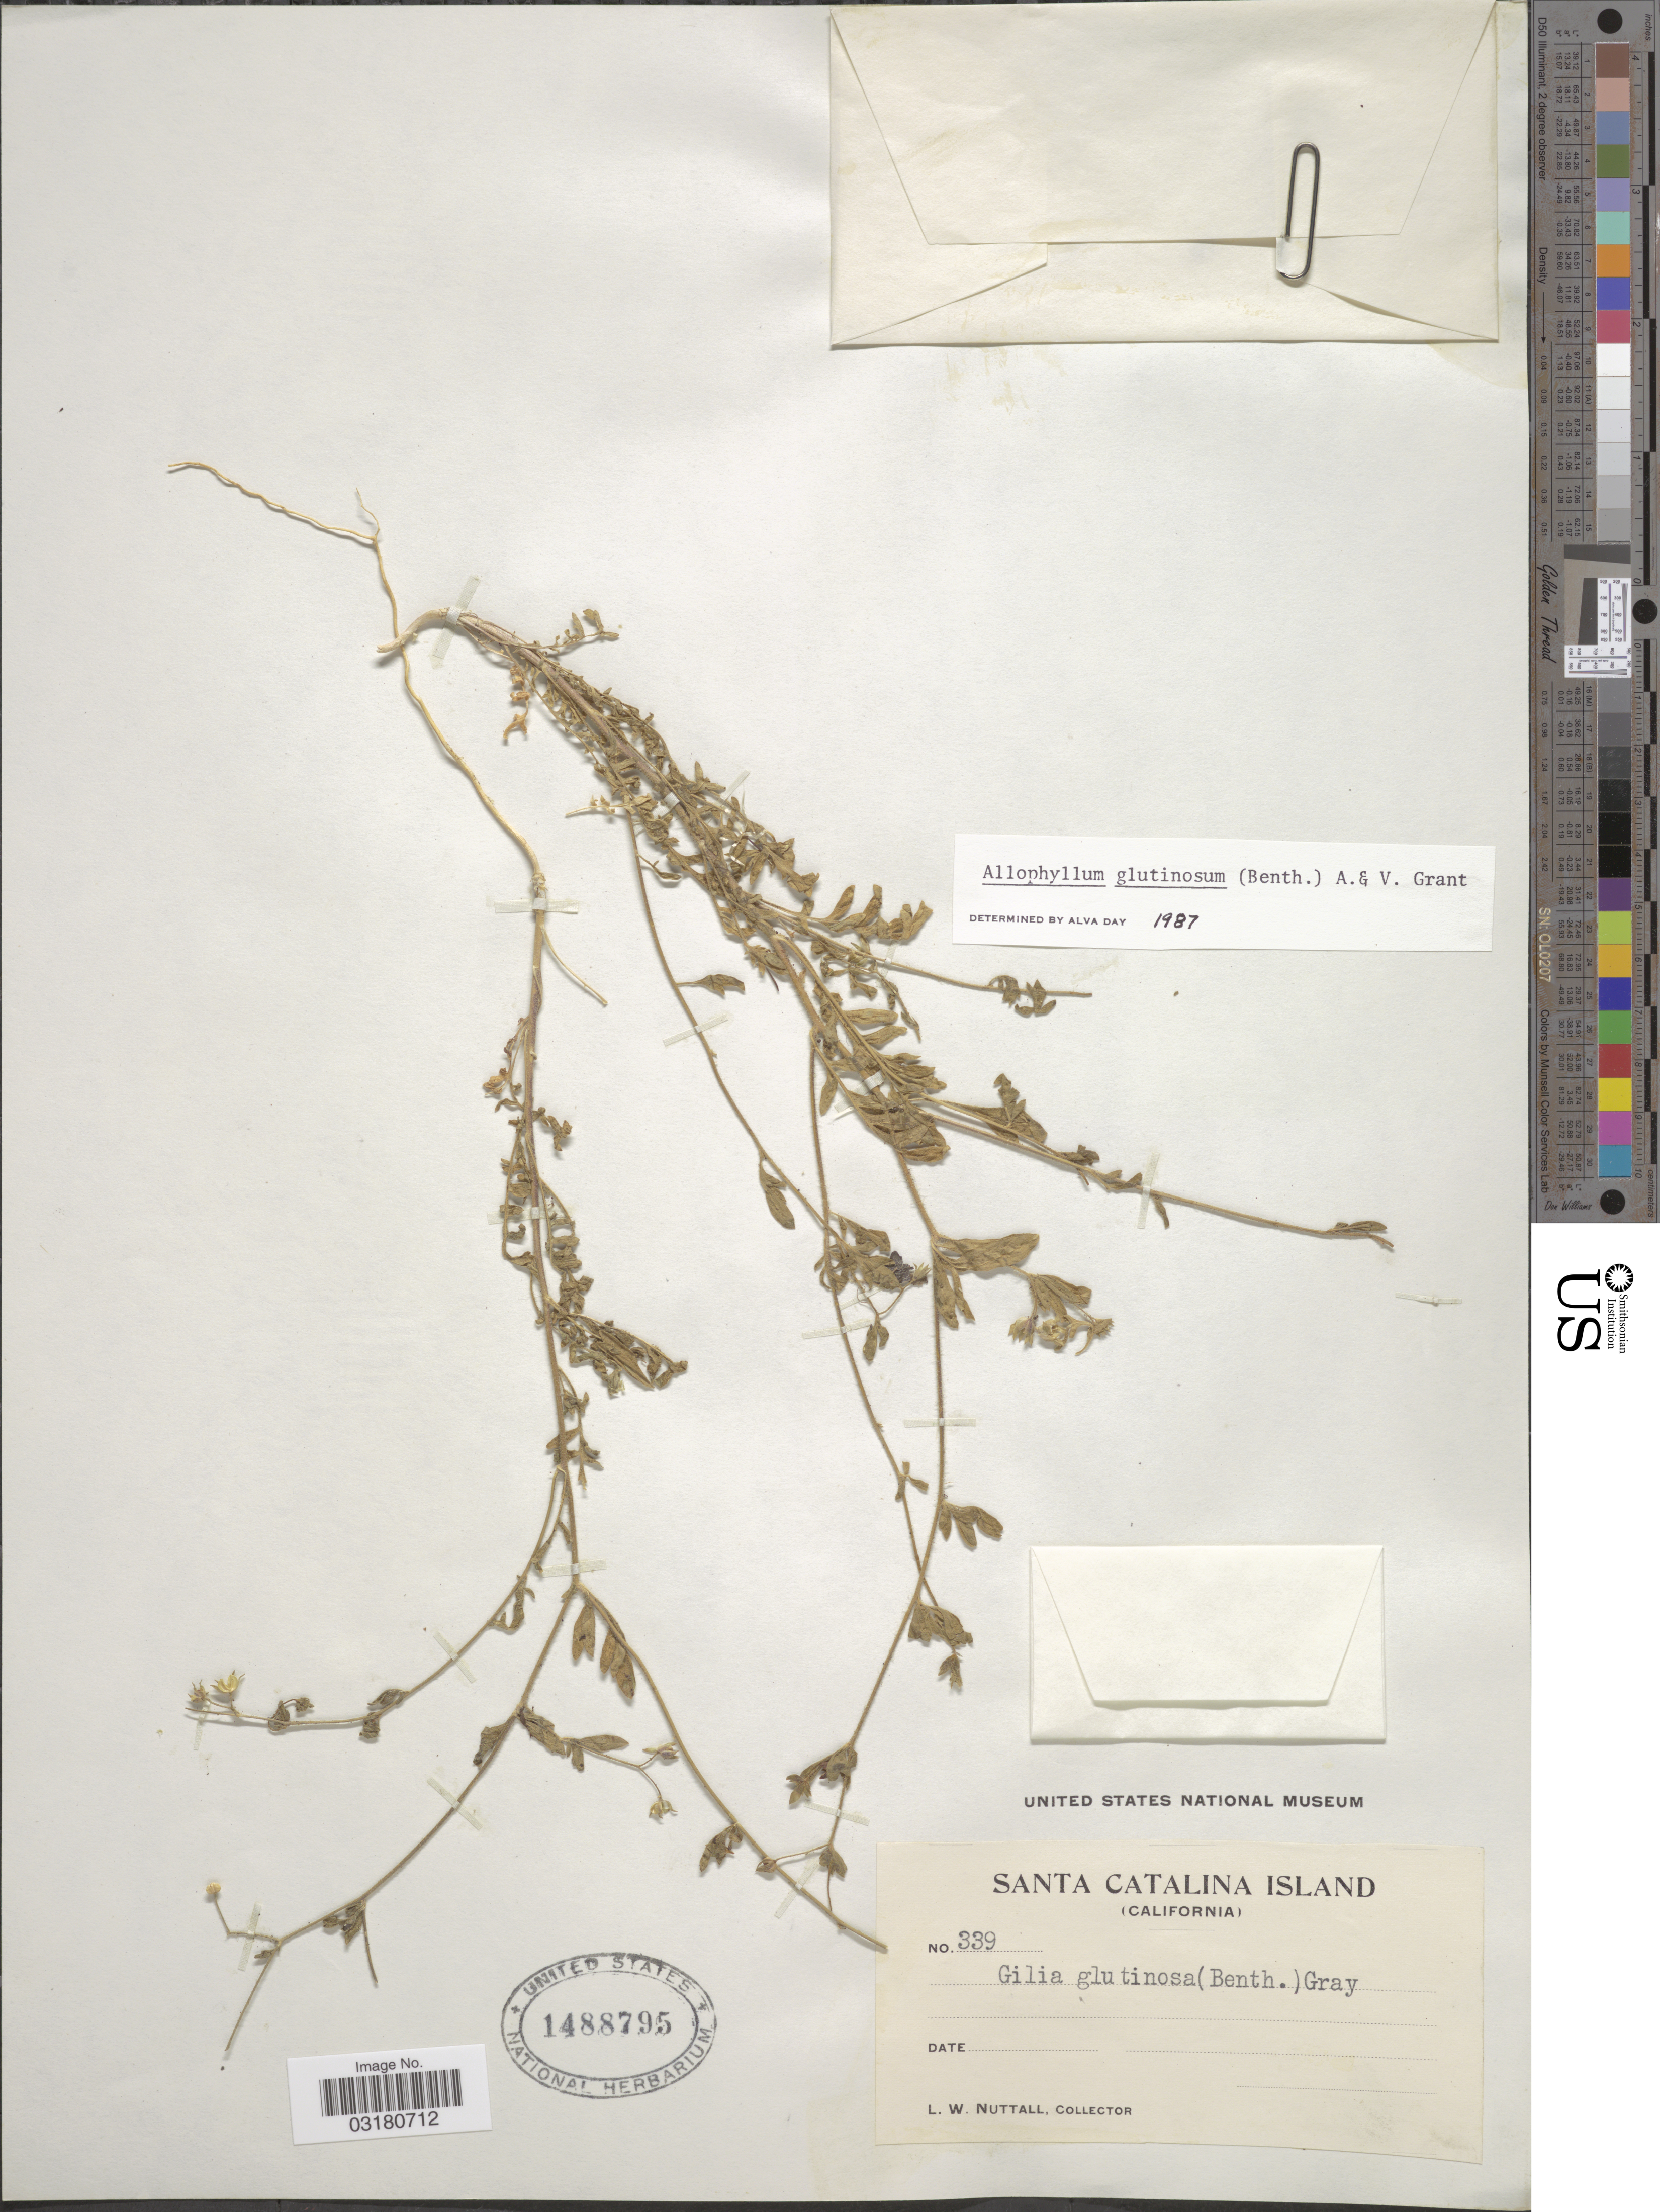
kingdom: Plantae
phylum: Tracheophyta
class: Magnoliopsida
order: Ericales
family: Polemoniaceae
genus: Allophyllum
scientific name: Allophyllum glutinosum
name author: (Benth.) A.D. Grant & V.E. Grant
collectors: L. W. Nuttall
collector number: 339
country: United States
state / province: California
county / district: Los Angeles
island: Santa Catalina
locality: Santa Catalina Island.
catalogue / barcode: US 1488795